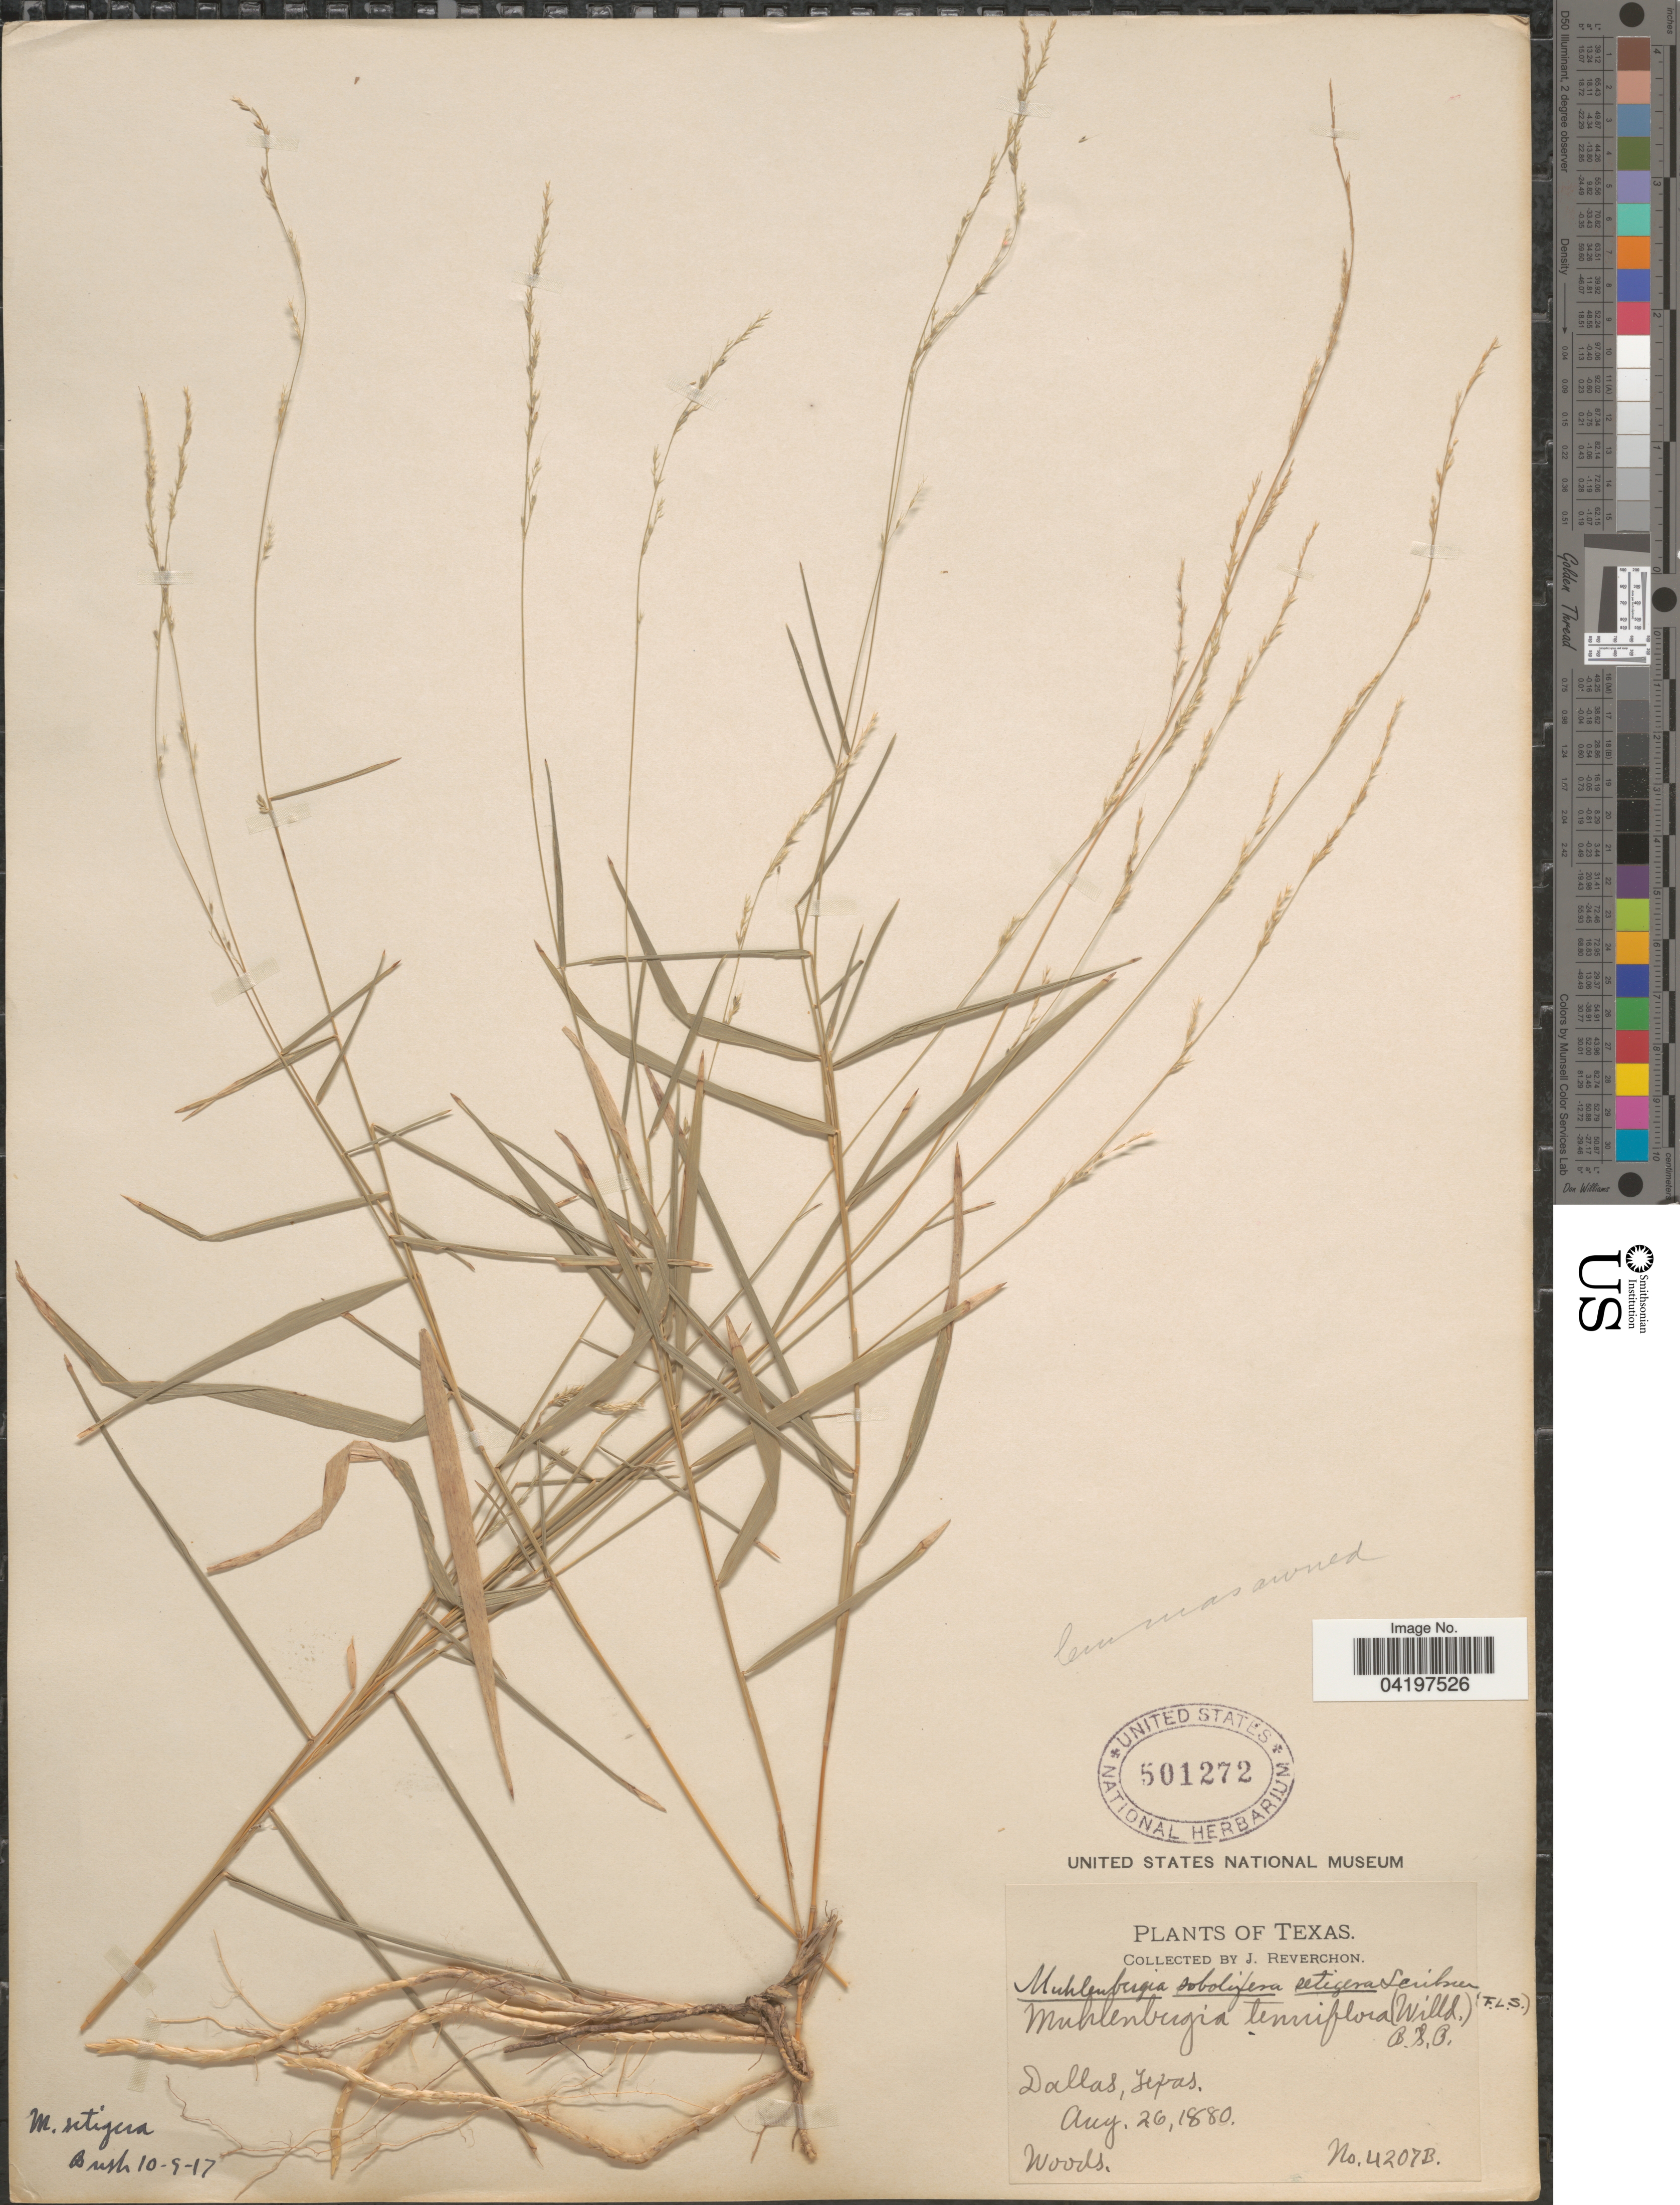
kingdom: Plantae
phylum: Tracheophyta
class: Liliopsida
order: Poales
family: Poaceae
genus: Muhlenbergia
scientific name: Muhlenbergia sobolifera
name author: (Muhl. ex Willd.) Trin.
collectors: J. Reverchon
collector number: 4207B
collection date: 1880-08-26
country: United States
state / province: Texas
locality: Dallas. Woods.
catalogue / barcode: US 501272